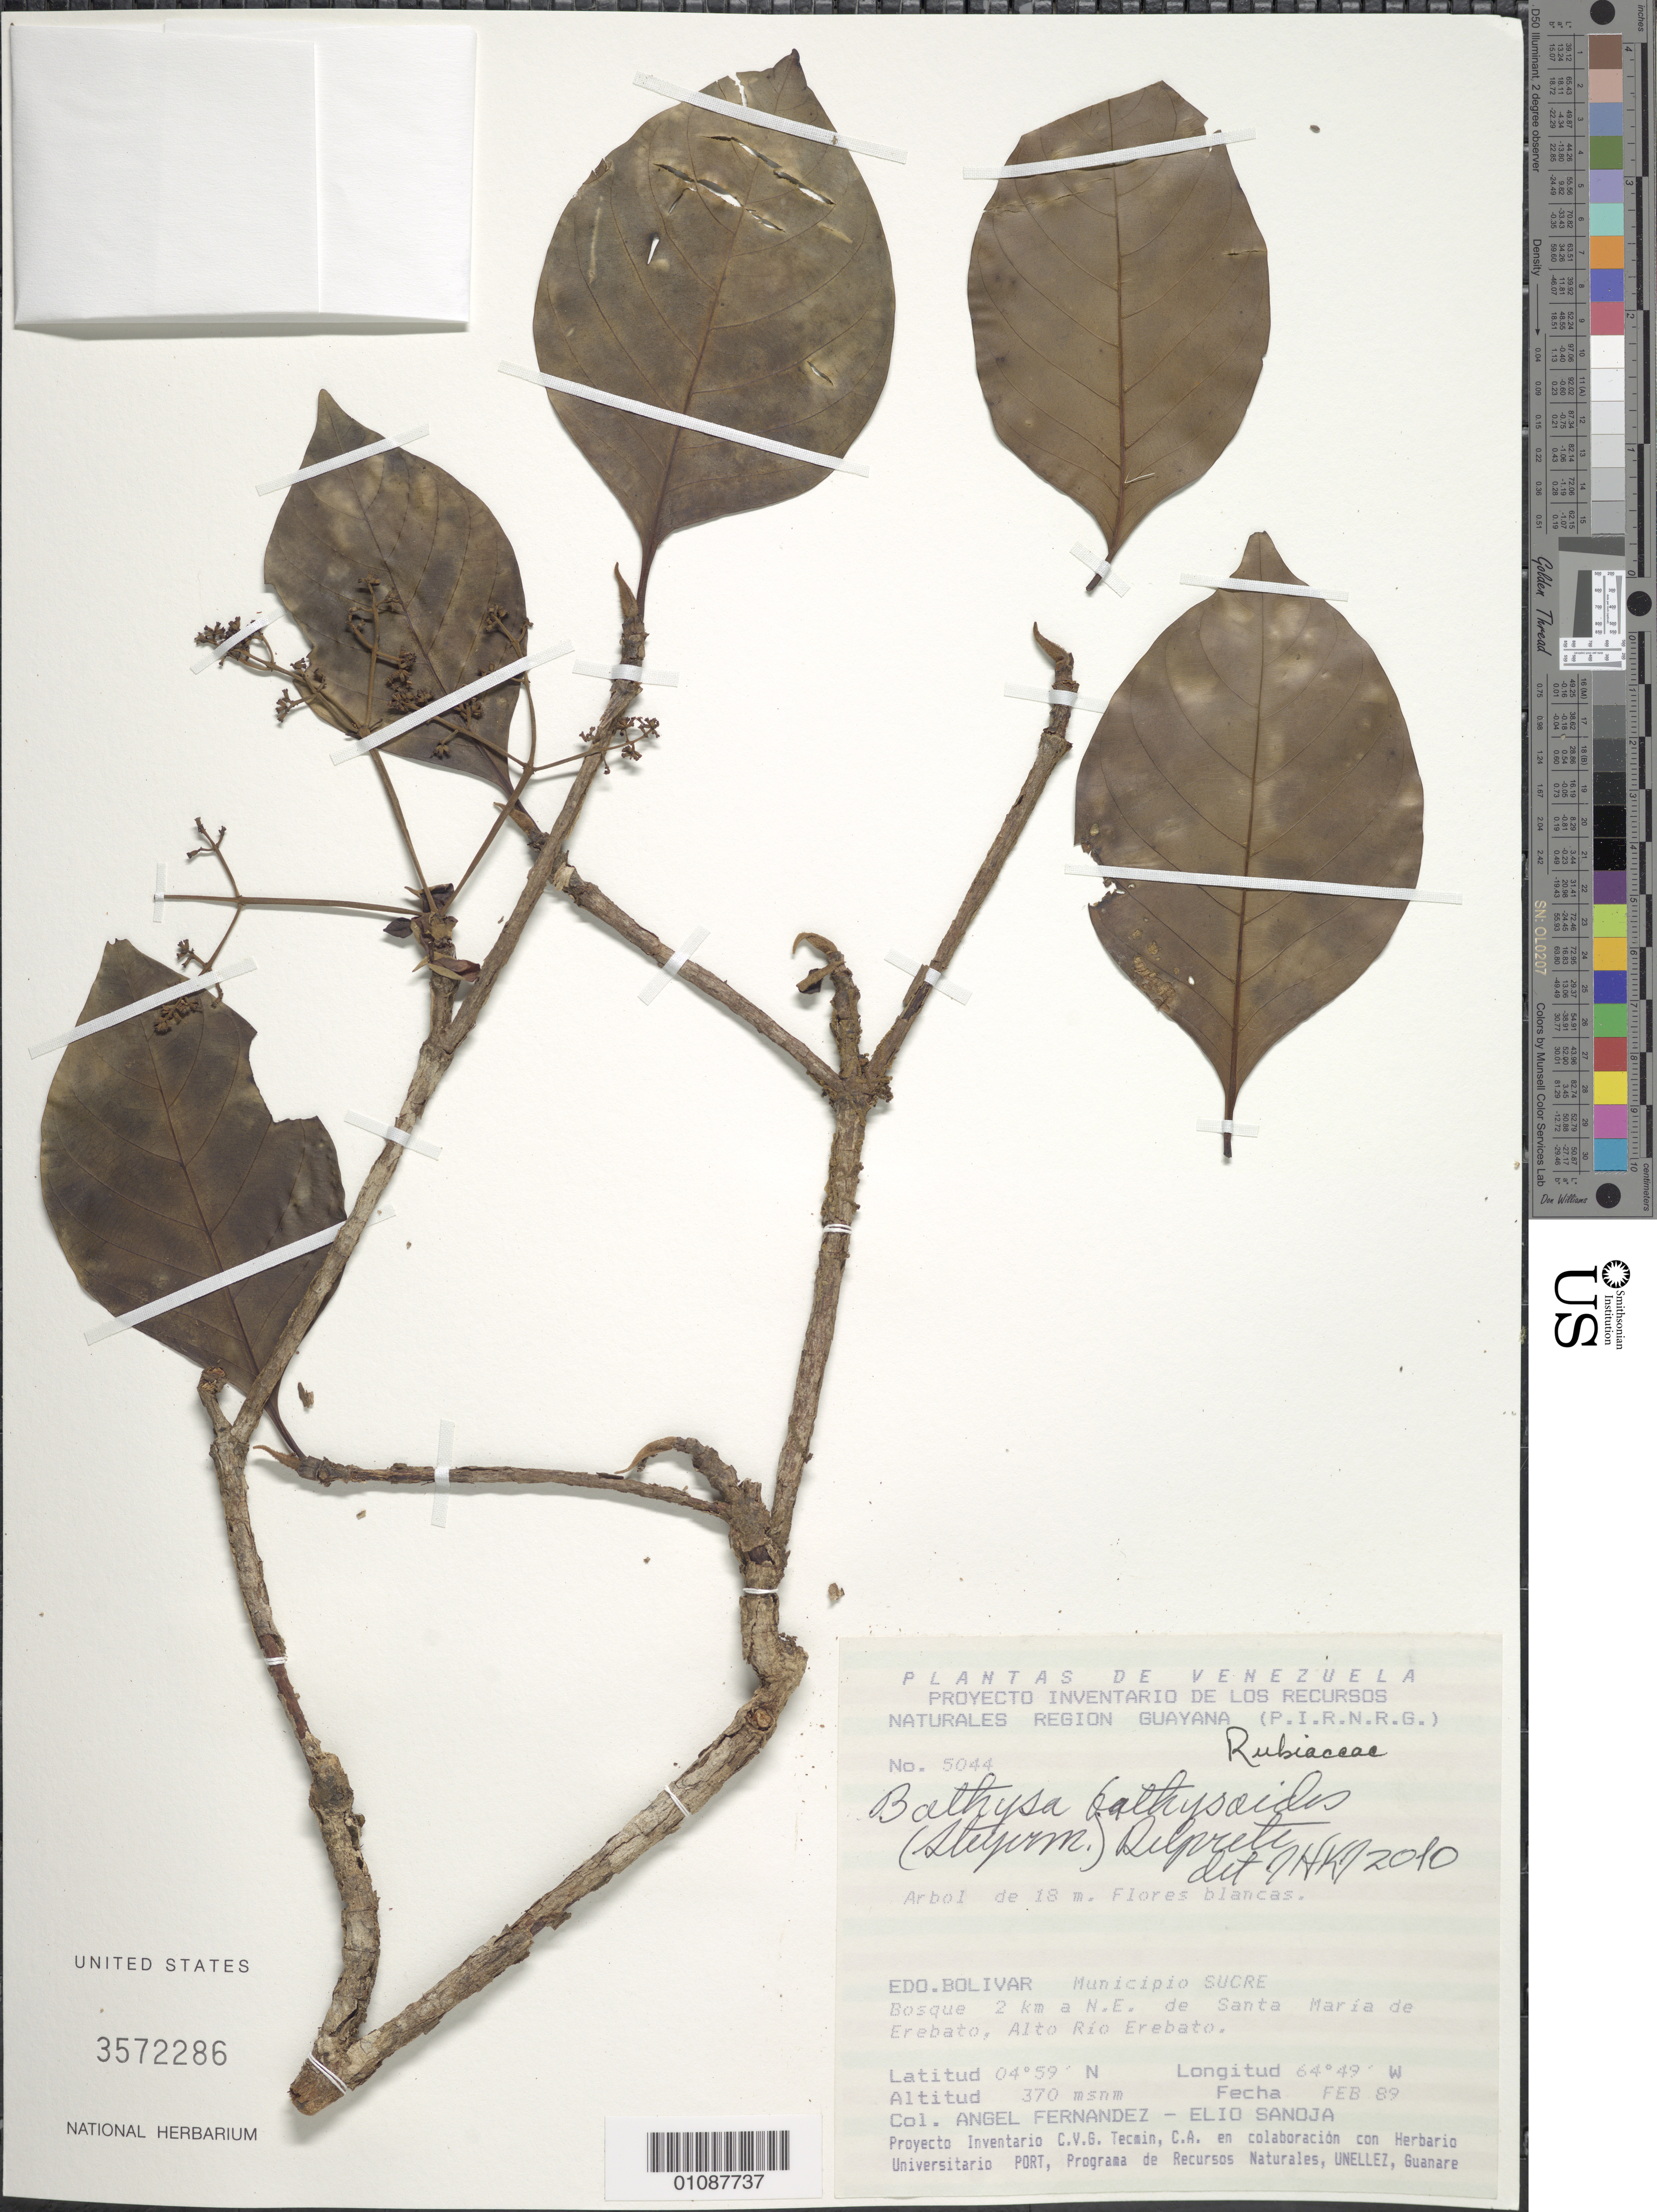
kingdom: Plantae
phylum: Tracheophyta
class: Magnoliopsida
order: Gentianales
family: Rubiaceae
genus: Bathysa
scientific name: Bathysa bathysoides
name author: (Steyerm.) Delprete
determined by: Kirkbride, J. H.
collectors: A. Fernández & E. Sanoja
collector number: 5044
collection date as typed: Feb-89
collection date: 1989-02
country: Venezuela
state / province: Bolívar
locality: Mun. Sucre, 2 km NE de Santa María de Erebato, Alto Río Erebato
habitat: Bosque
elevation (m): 370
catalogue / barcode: US 3572286